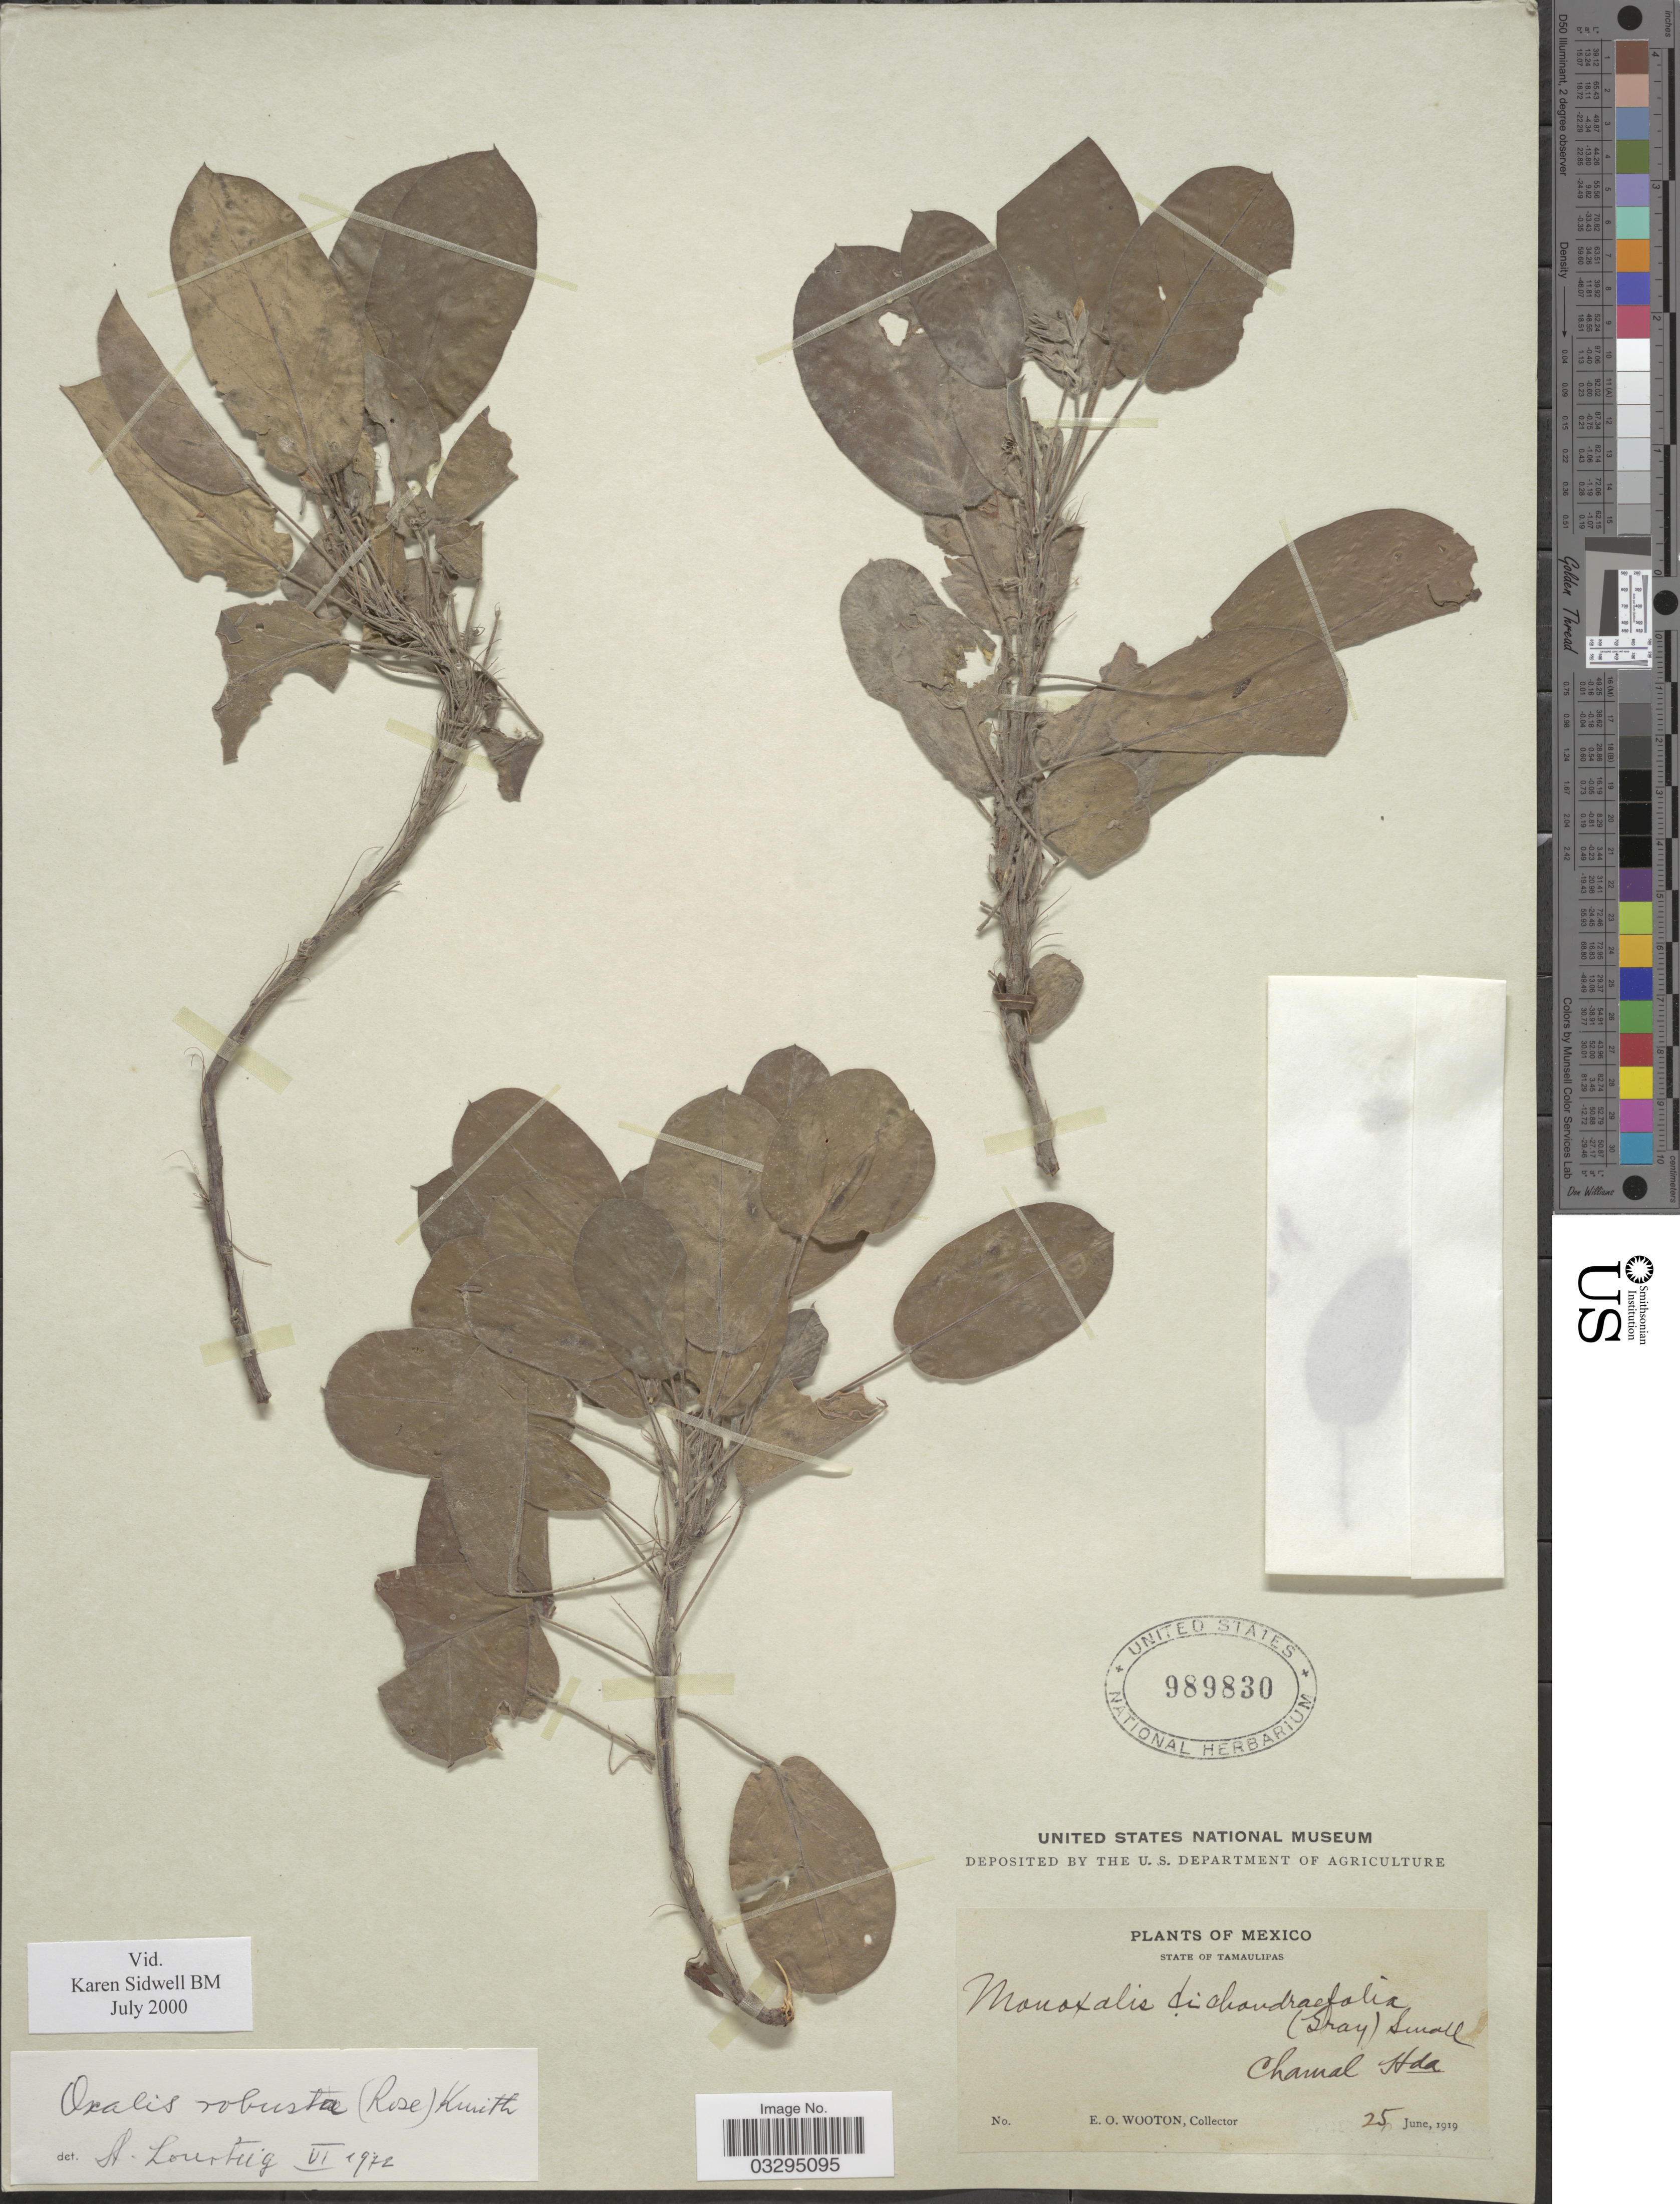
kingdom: Plantae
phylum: Tracheophyta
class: Magnoliopsida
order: Oxalidales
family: Oxalidaceae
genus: Oxalis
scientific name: Oxalis robusta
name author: (Rose ex Small) R. Knuth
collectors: E. O. Wooton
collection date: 1919-06-25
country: Mexico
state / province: Tamaulipas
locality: State of Tamaulipas. Chamal Hda.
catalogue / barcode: US 989830